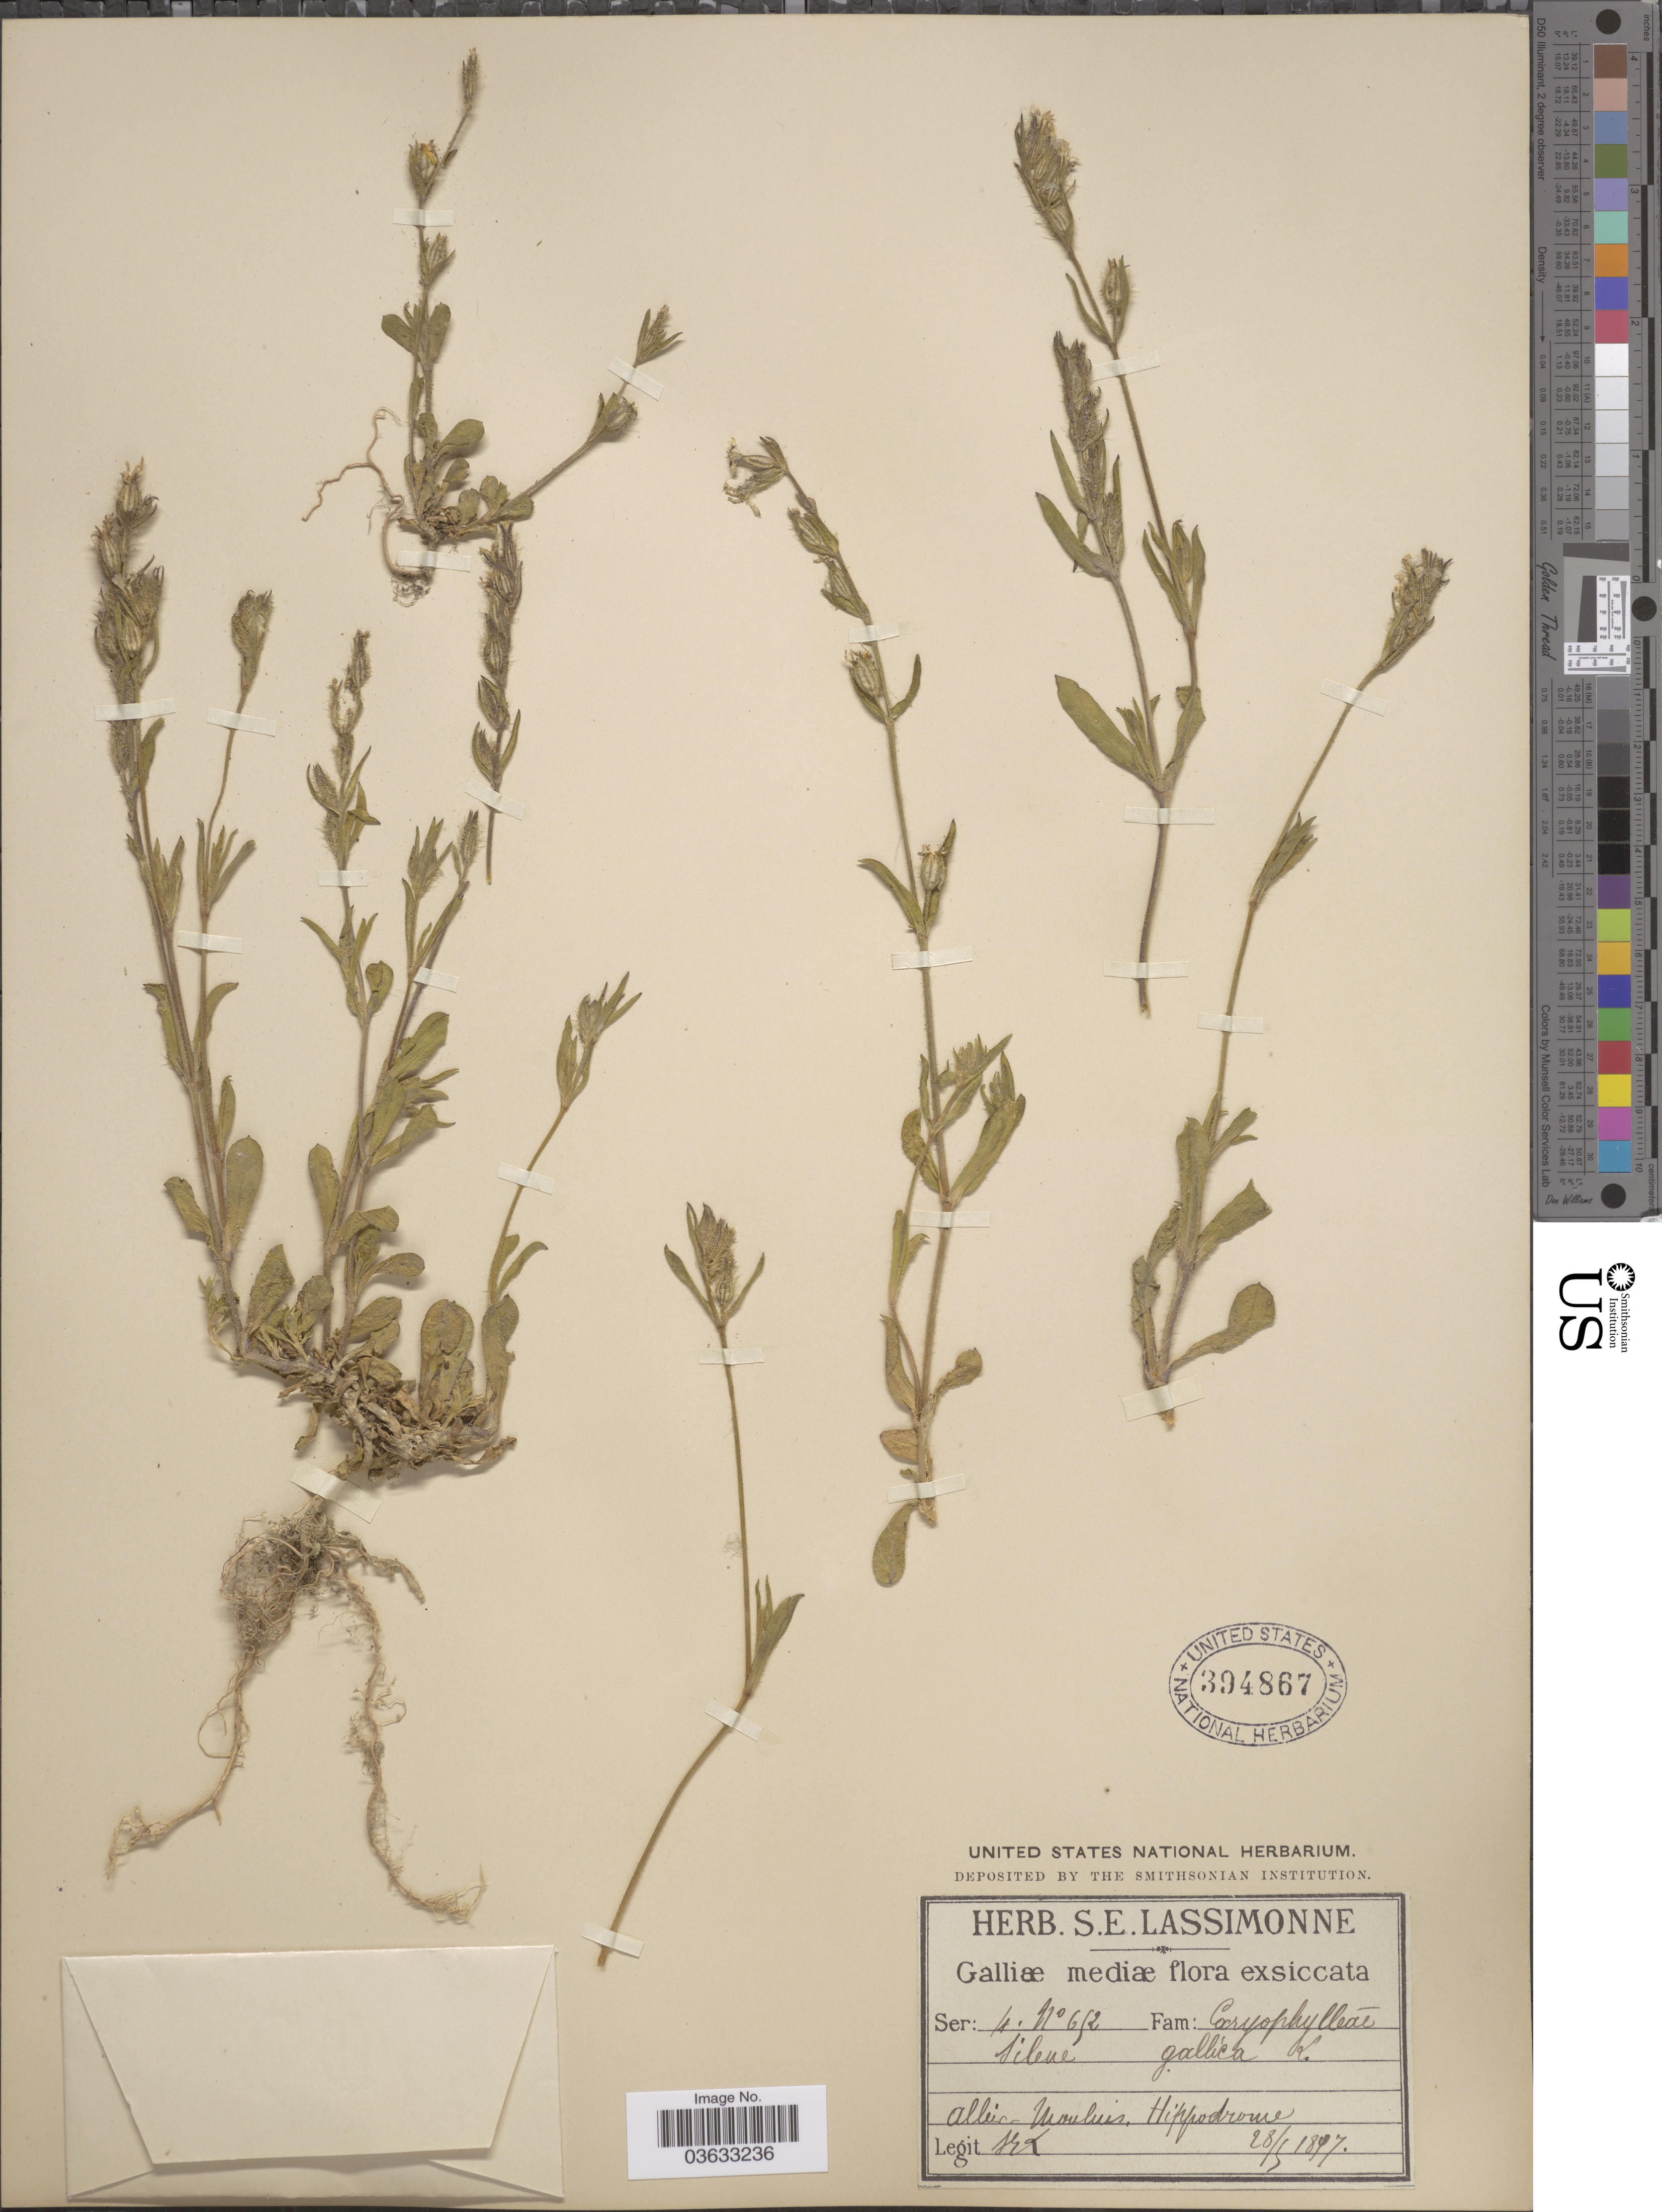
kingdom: Plantae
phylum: Tracheophyta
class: Magnoliopsida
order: Caryophyllales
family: Caryophyllaceae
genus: Silene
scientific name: Silene gallica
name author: L.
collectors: S. Lassimonne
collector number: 652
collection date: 1897-05-28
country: France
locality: Galliæ mediæ. Allier Moulins, Hippodrome.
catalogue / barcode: US 394867